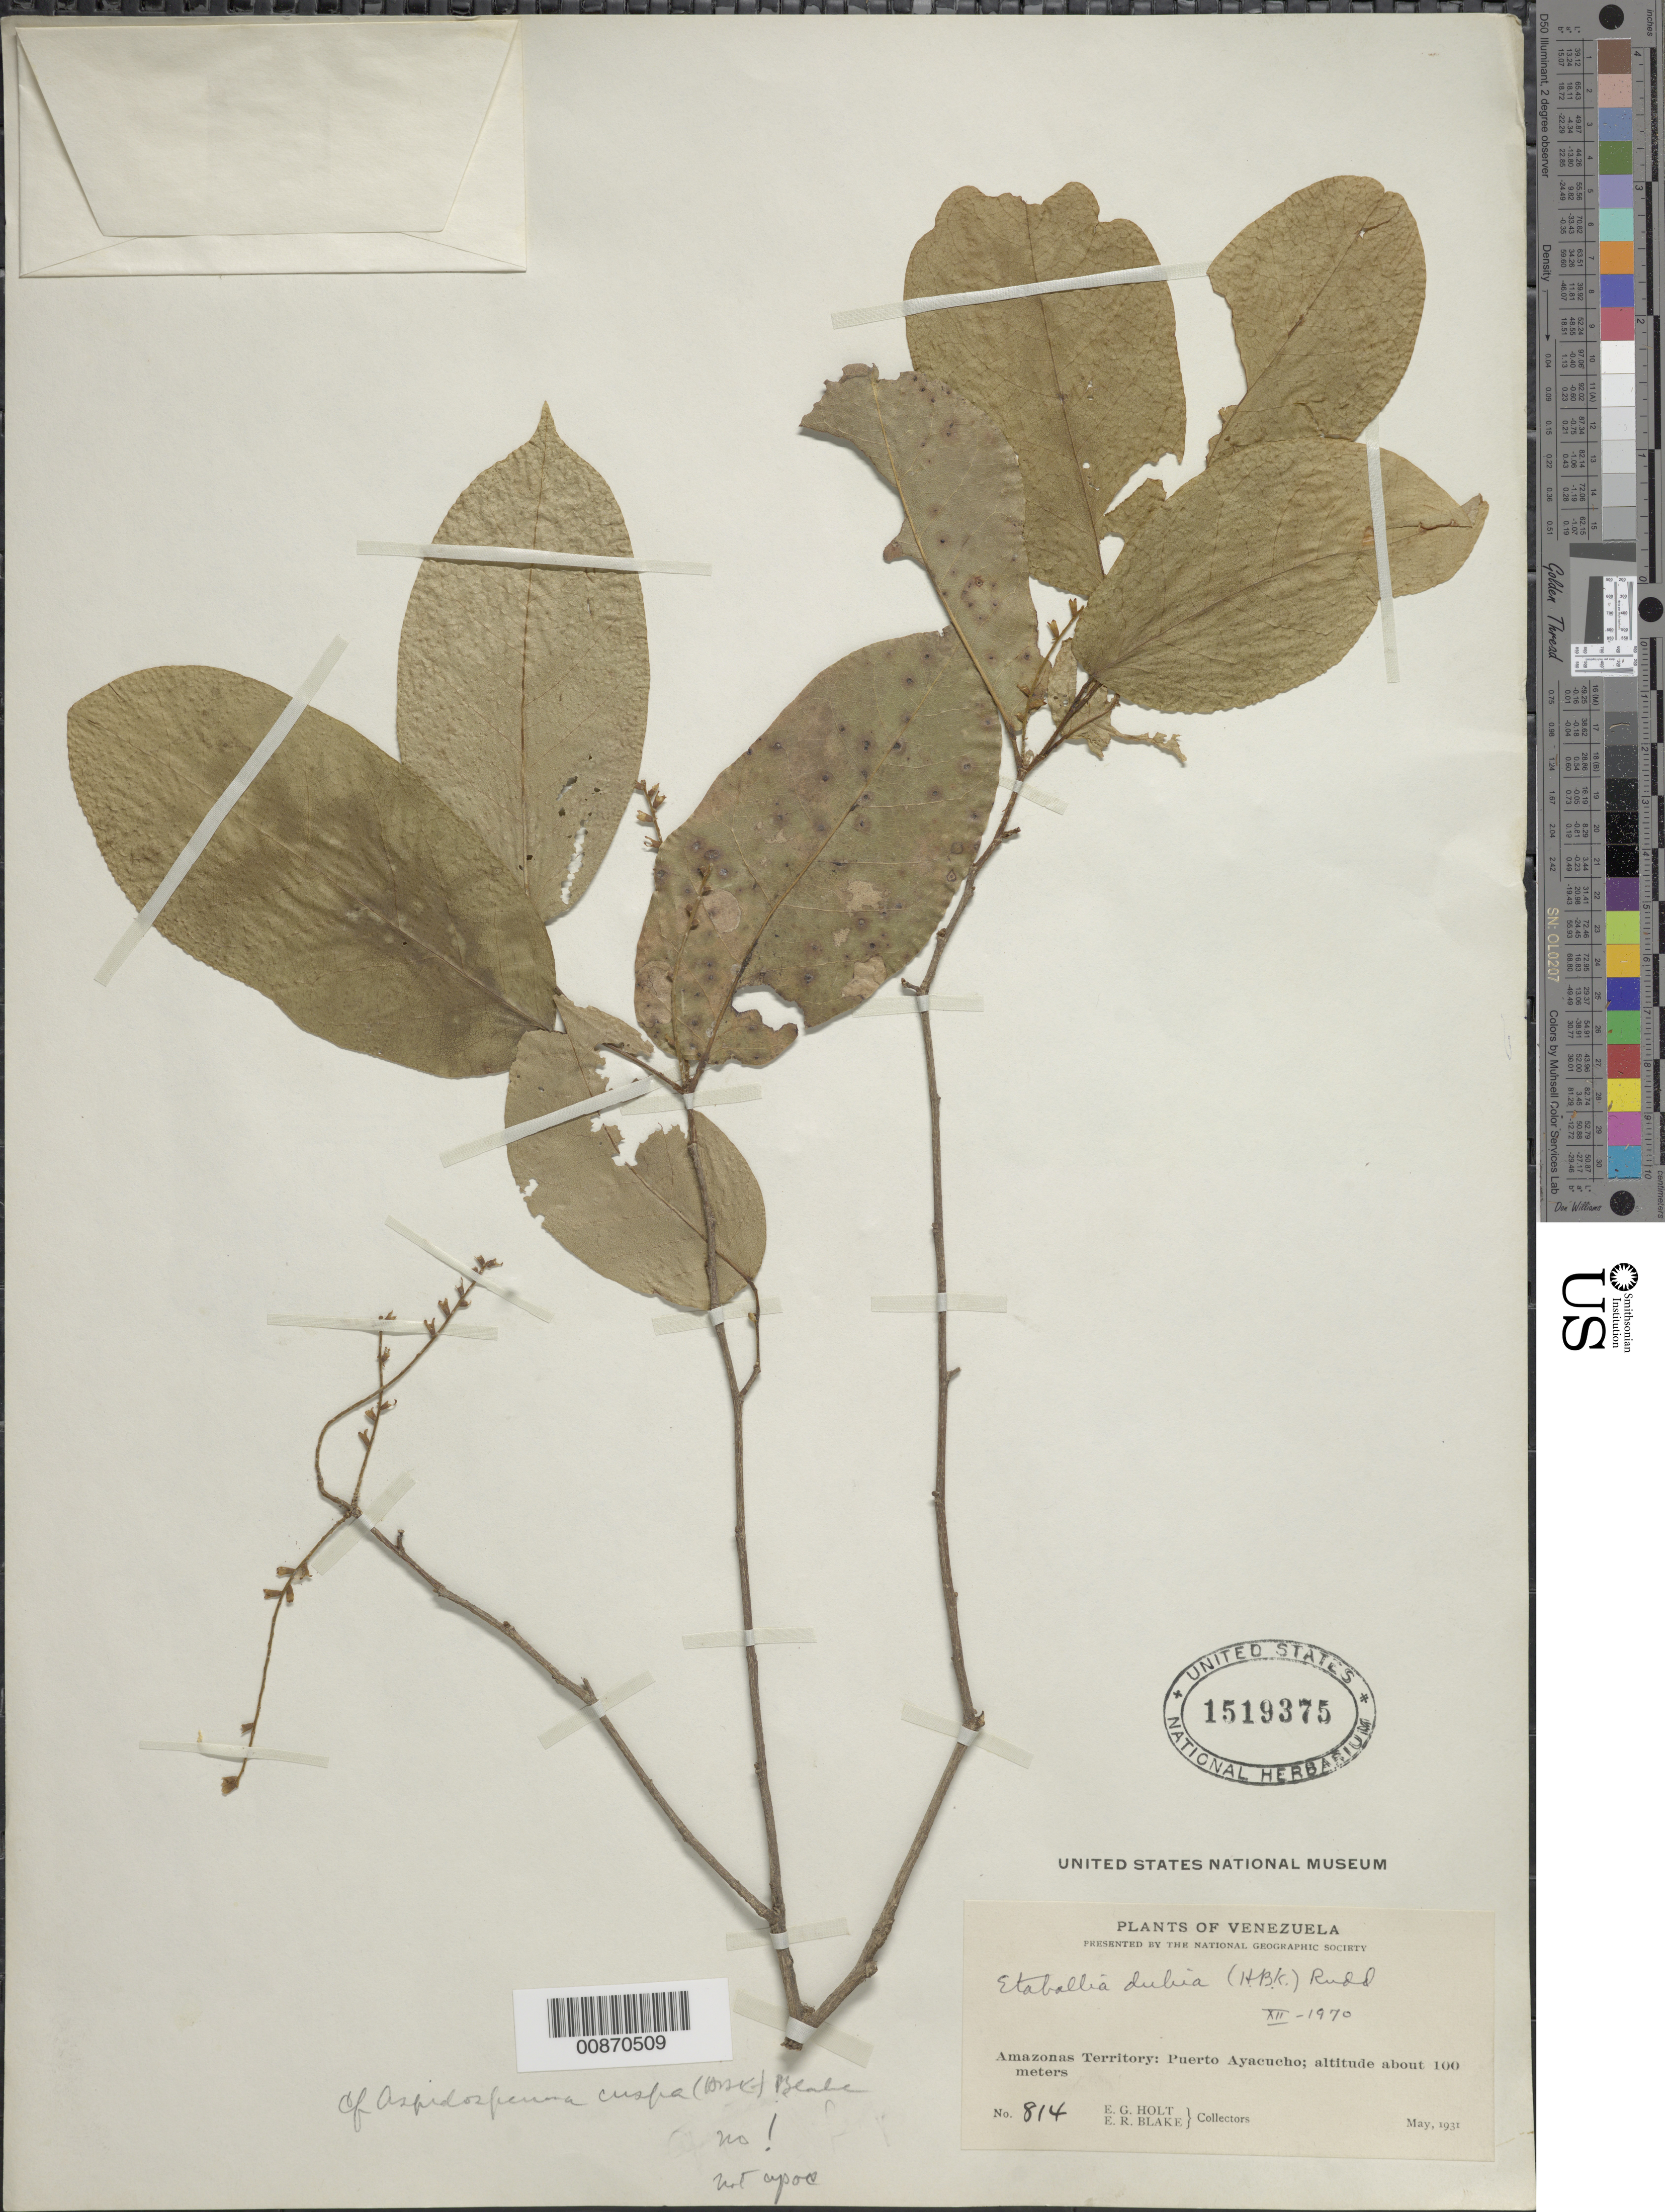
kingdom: Plantae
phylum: Tracheophyta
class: Magnoliopsida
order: Fabales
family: Fabaceae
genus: Pterocarpus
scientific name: Pterocarpus dubius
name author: (Kunth) Spreng.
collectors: E. G. Holt & E. R. Blake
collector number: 814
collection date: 1931-05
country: Venezuela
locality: Amazonas Territory: Puerto Ayacucho.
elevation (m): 100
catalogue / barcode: US 1519375